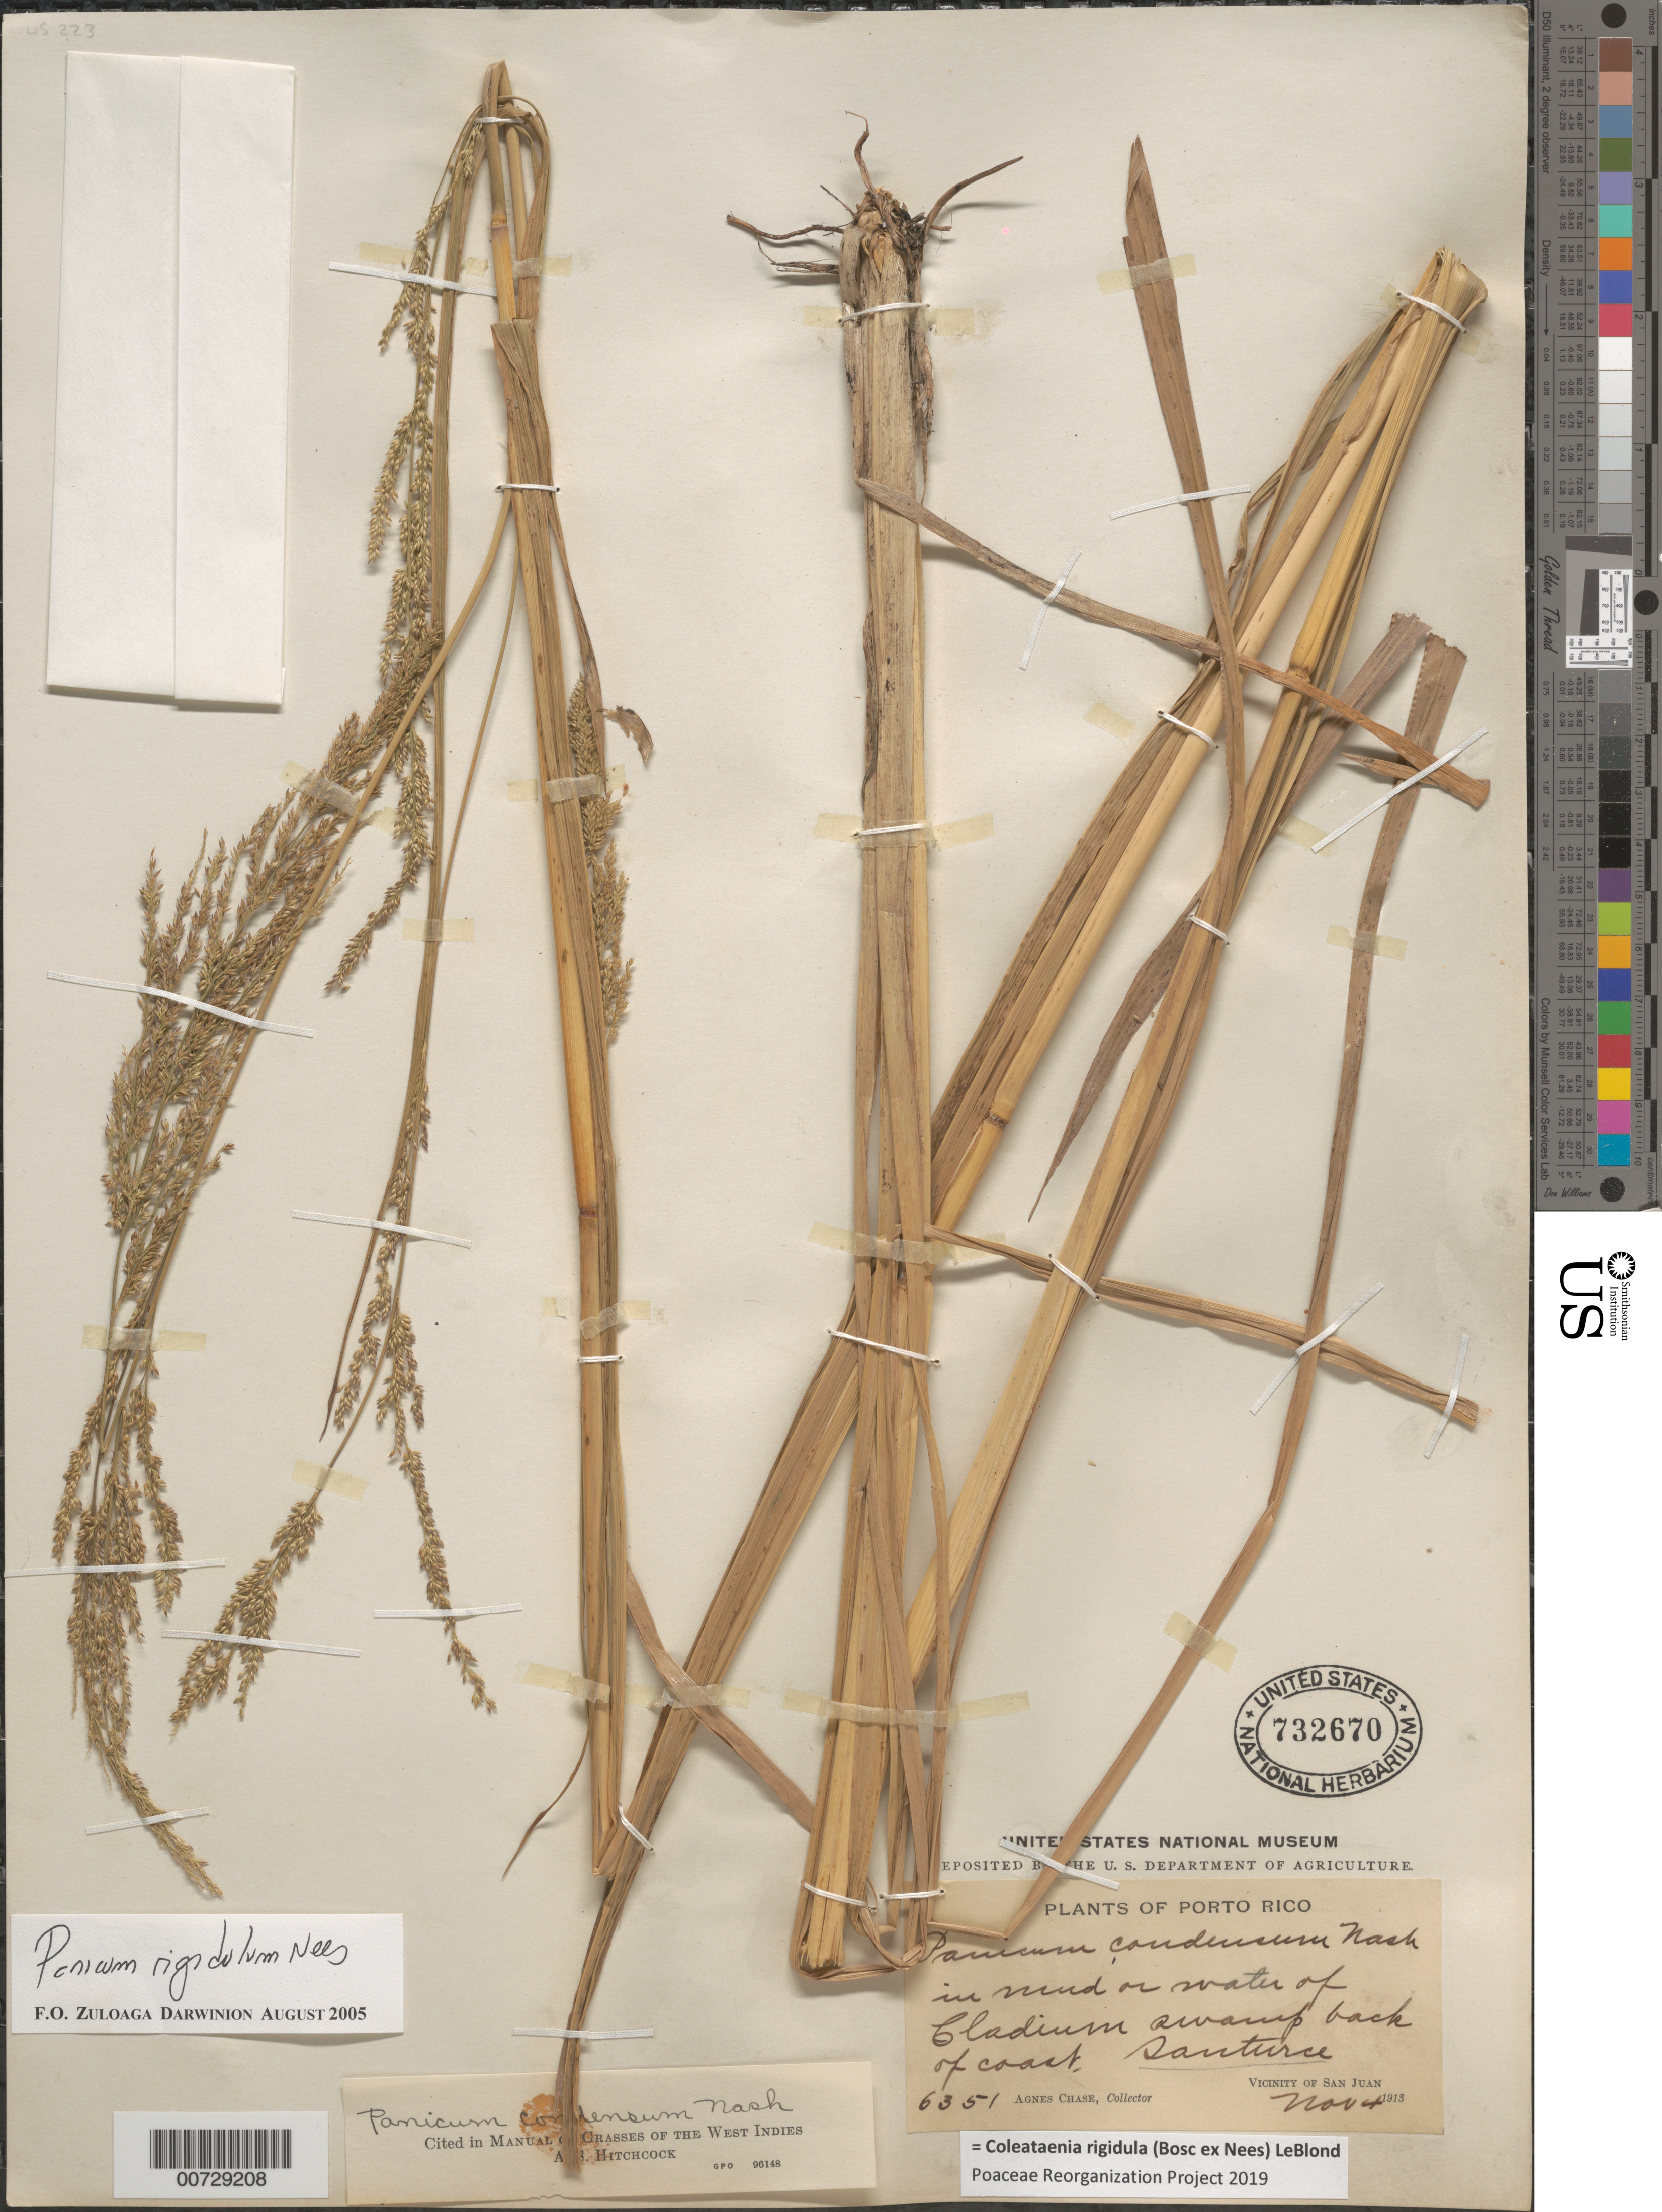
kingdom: Plantae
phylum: Tracheophyta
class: Liliopsida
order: Poales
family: Poaceae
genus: Panicum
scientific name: Panicum rigidulum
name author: Bosc ex Nees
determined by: Hitchcock, Albert S.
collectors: A. Chase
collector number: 6351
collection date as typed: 04 Nov 1913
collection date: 1913-11-04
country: Puerto Rico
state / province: San Juan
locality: San Juan, vic of; Santurce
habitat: In mud or water of Cladium swamp back of coast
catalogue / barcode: US 732670